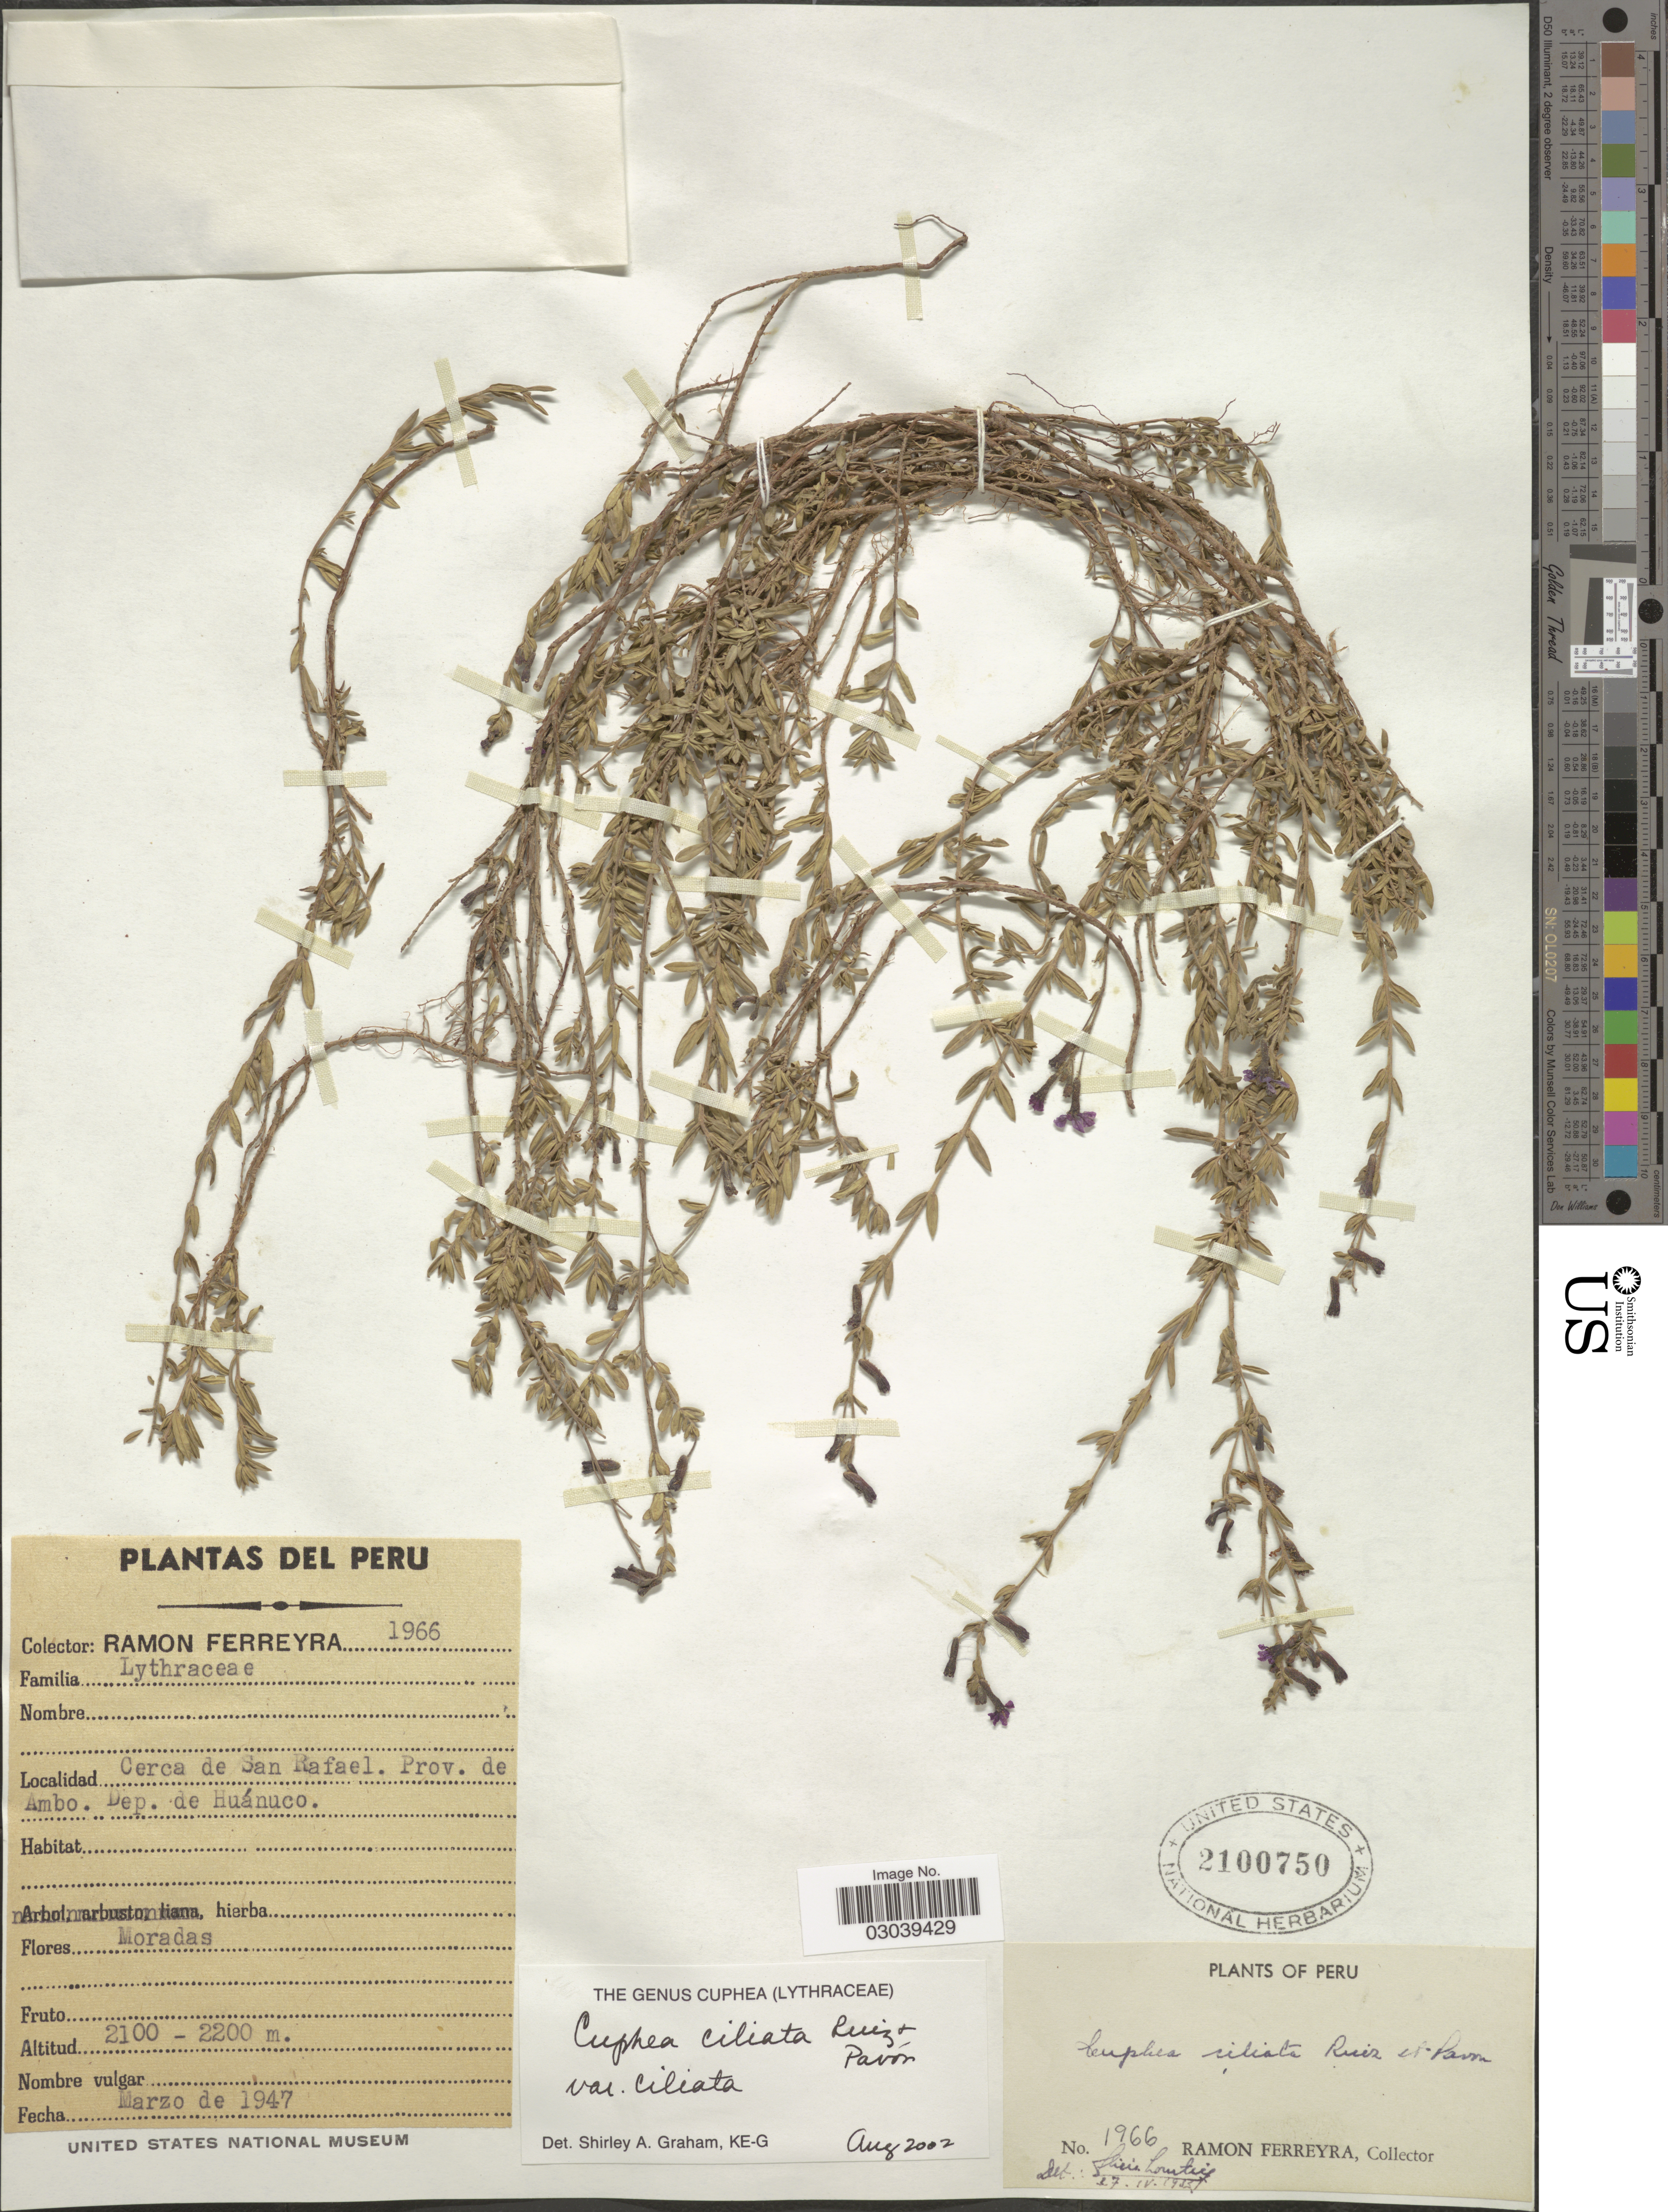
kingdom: Plantae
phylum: Tracheophyta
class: Magnoliopsida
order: Myrtales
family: Lythraceae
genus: Cuphea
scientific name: Cuphea ciliata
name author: Ruiz & Pav.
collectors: R. A. Ferreyra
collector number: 1966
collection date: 1947-03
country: Peru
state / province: Huánuco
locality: Cerca de San Rafael. Prov. de Ambo. Dep. de Huánuco.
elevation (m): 2100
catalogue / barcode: US 2100750